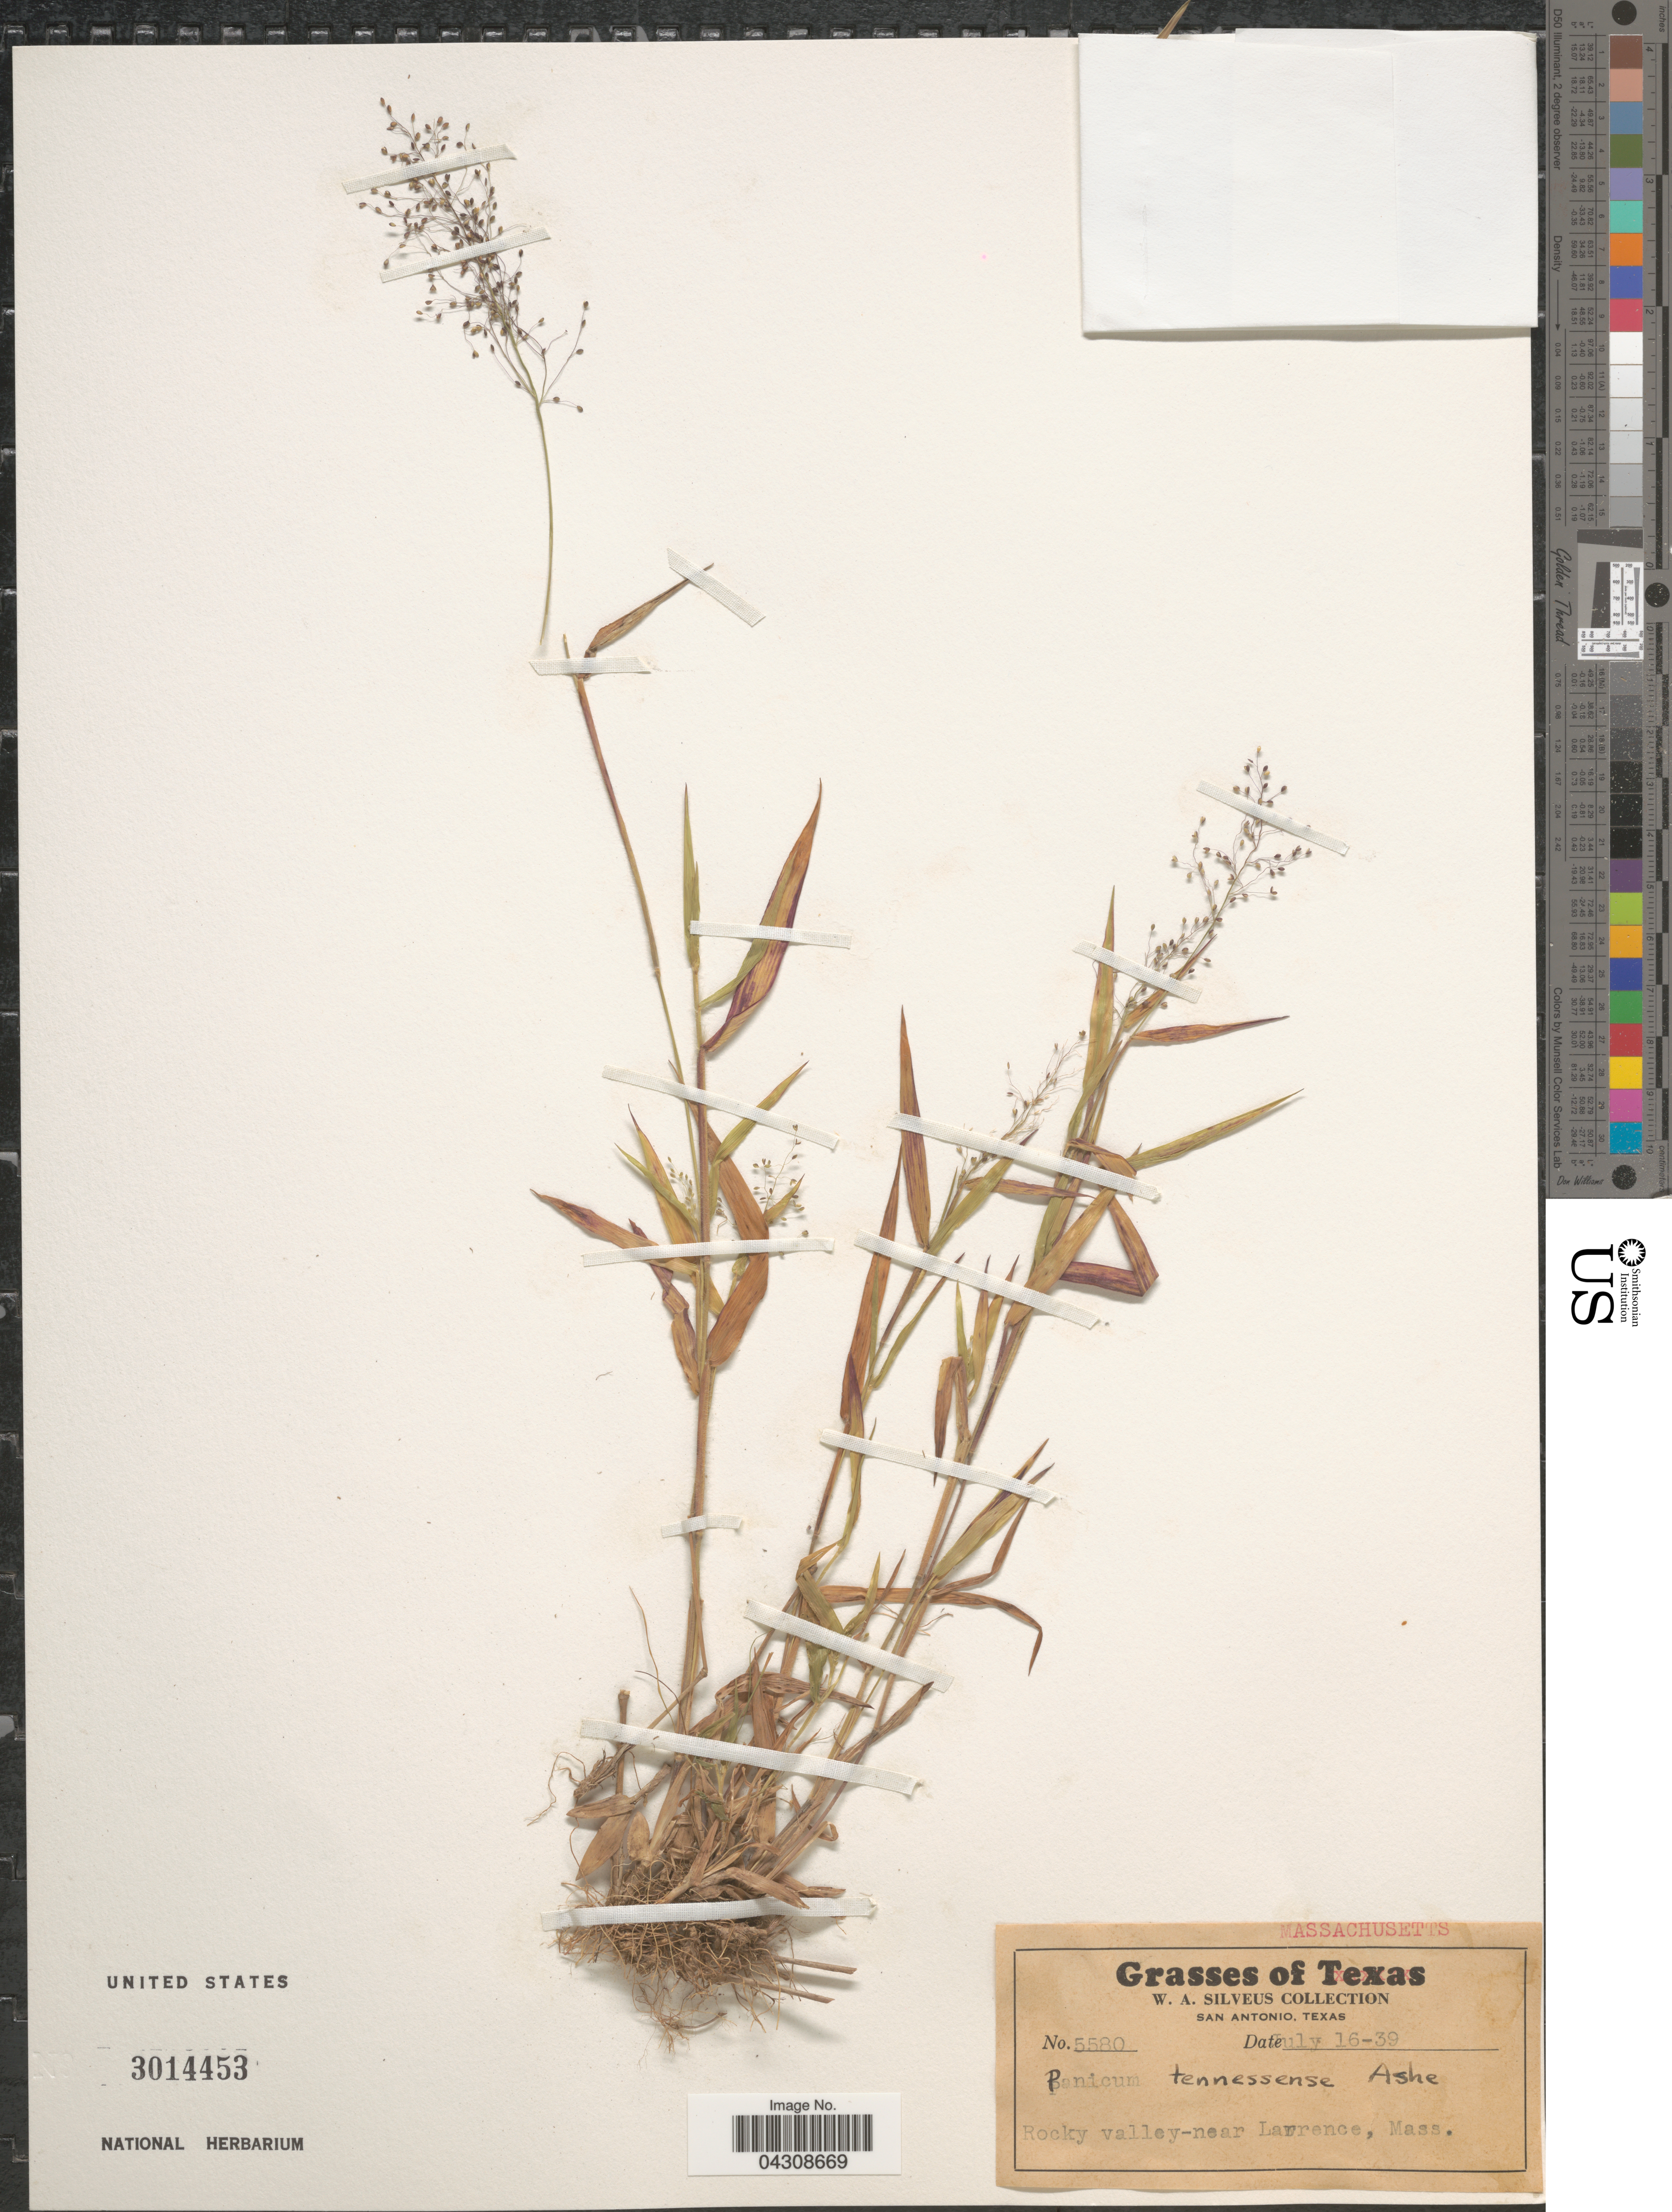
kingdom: Plantae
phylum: Tracheophyta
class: Liliopsida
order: Poales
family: Poaceae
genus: Dichanthelium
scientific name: Dichanthelium acuminatum var. acuminatum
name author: (Sw.) Gould & C.A. Clark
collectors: W. Silveus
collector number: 5580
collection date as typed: Transcribed d/m/y: 16/7/39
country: United States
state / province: Massachusetts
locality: Rocky valley-near Lawrence.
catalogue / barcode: US 3014453